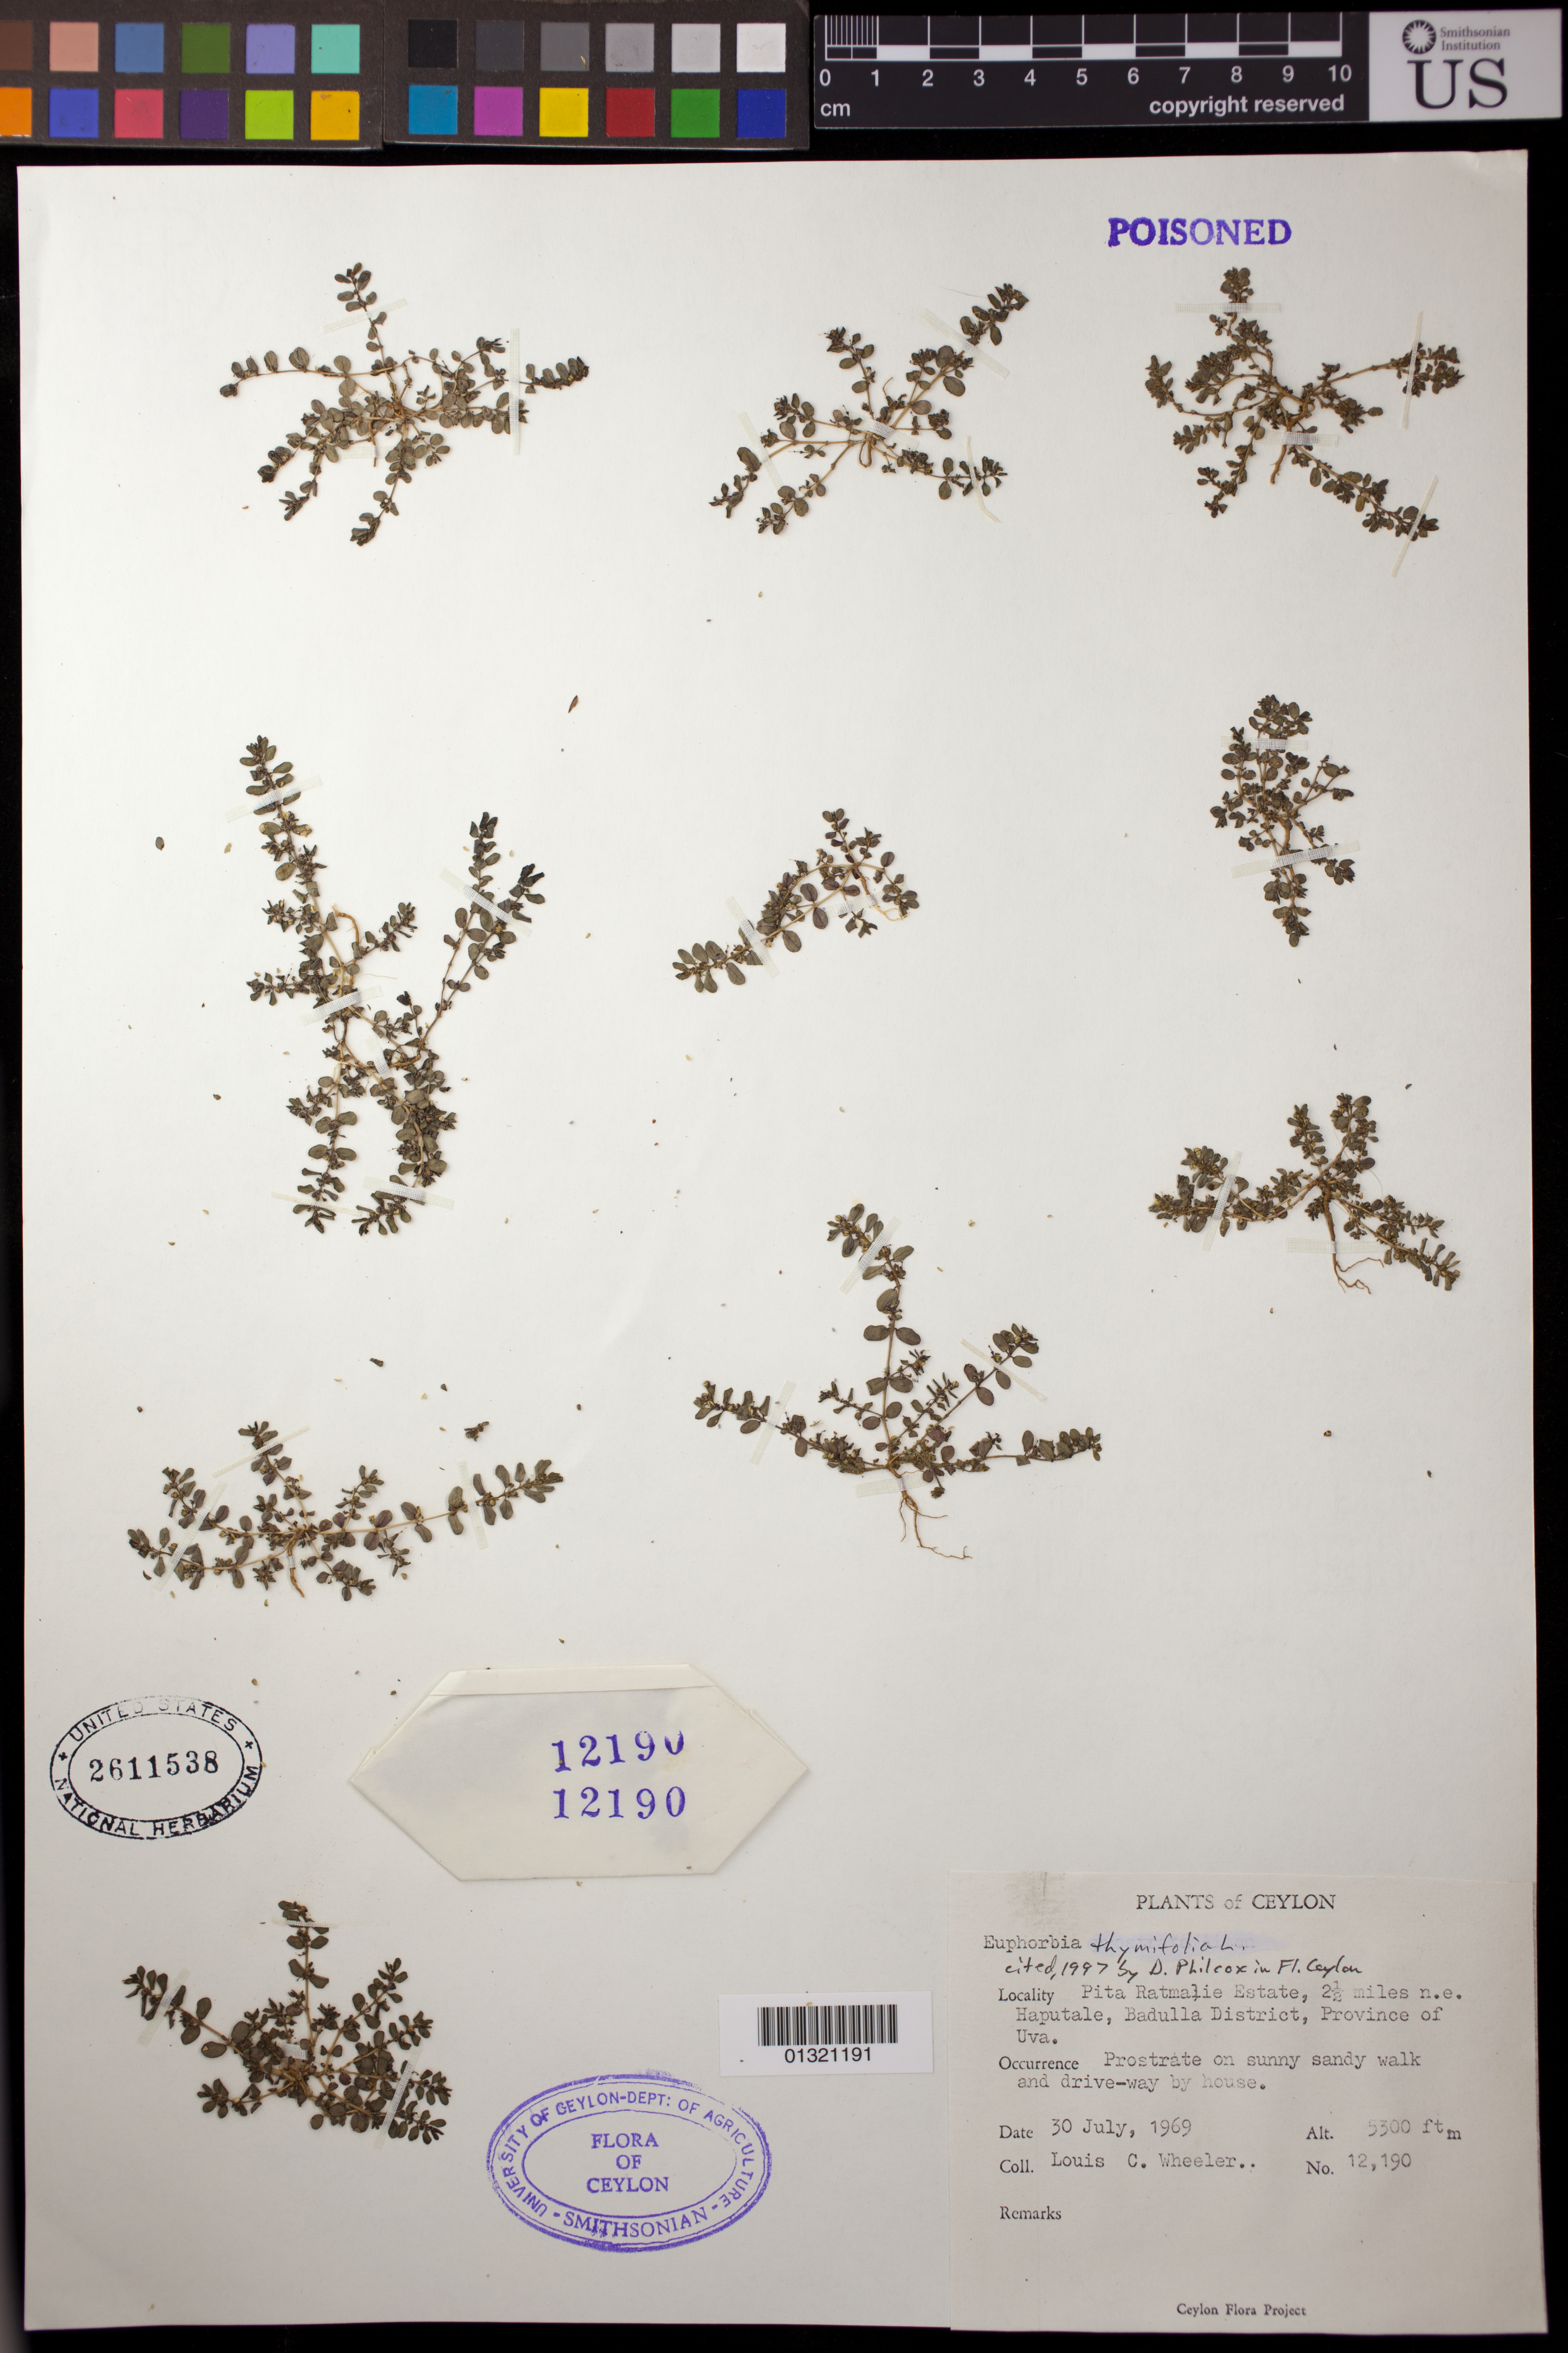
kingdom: Plantae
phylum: Tracheophyta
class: Magnoliopsida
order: Malpighiales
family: Euphorbiaceae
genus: Euphorbia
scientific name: Euphorbia thymifolia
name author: L.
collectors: L. C. Wheeler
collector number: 12190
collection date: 1969-07-30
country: Sri Lanka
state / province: Uva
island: Ceylon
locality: Pita Ratmalie Estate, 2 1/2 miles n.e. Haputale, Badulla District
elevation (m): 1615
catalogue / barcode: US 2611538